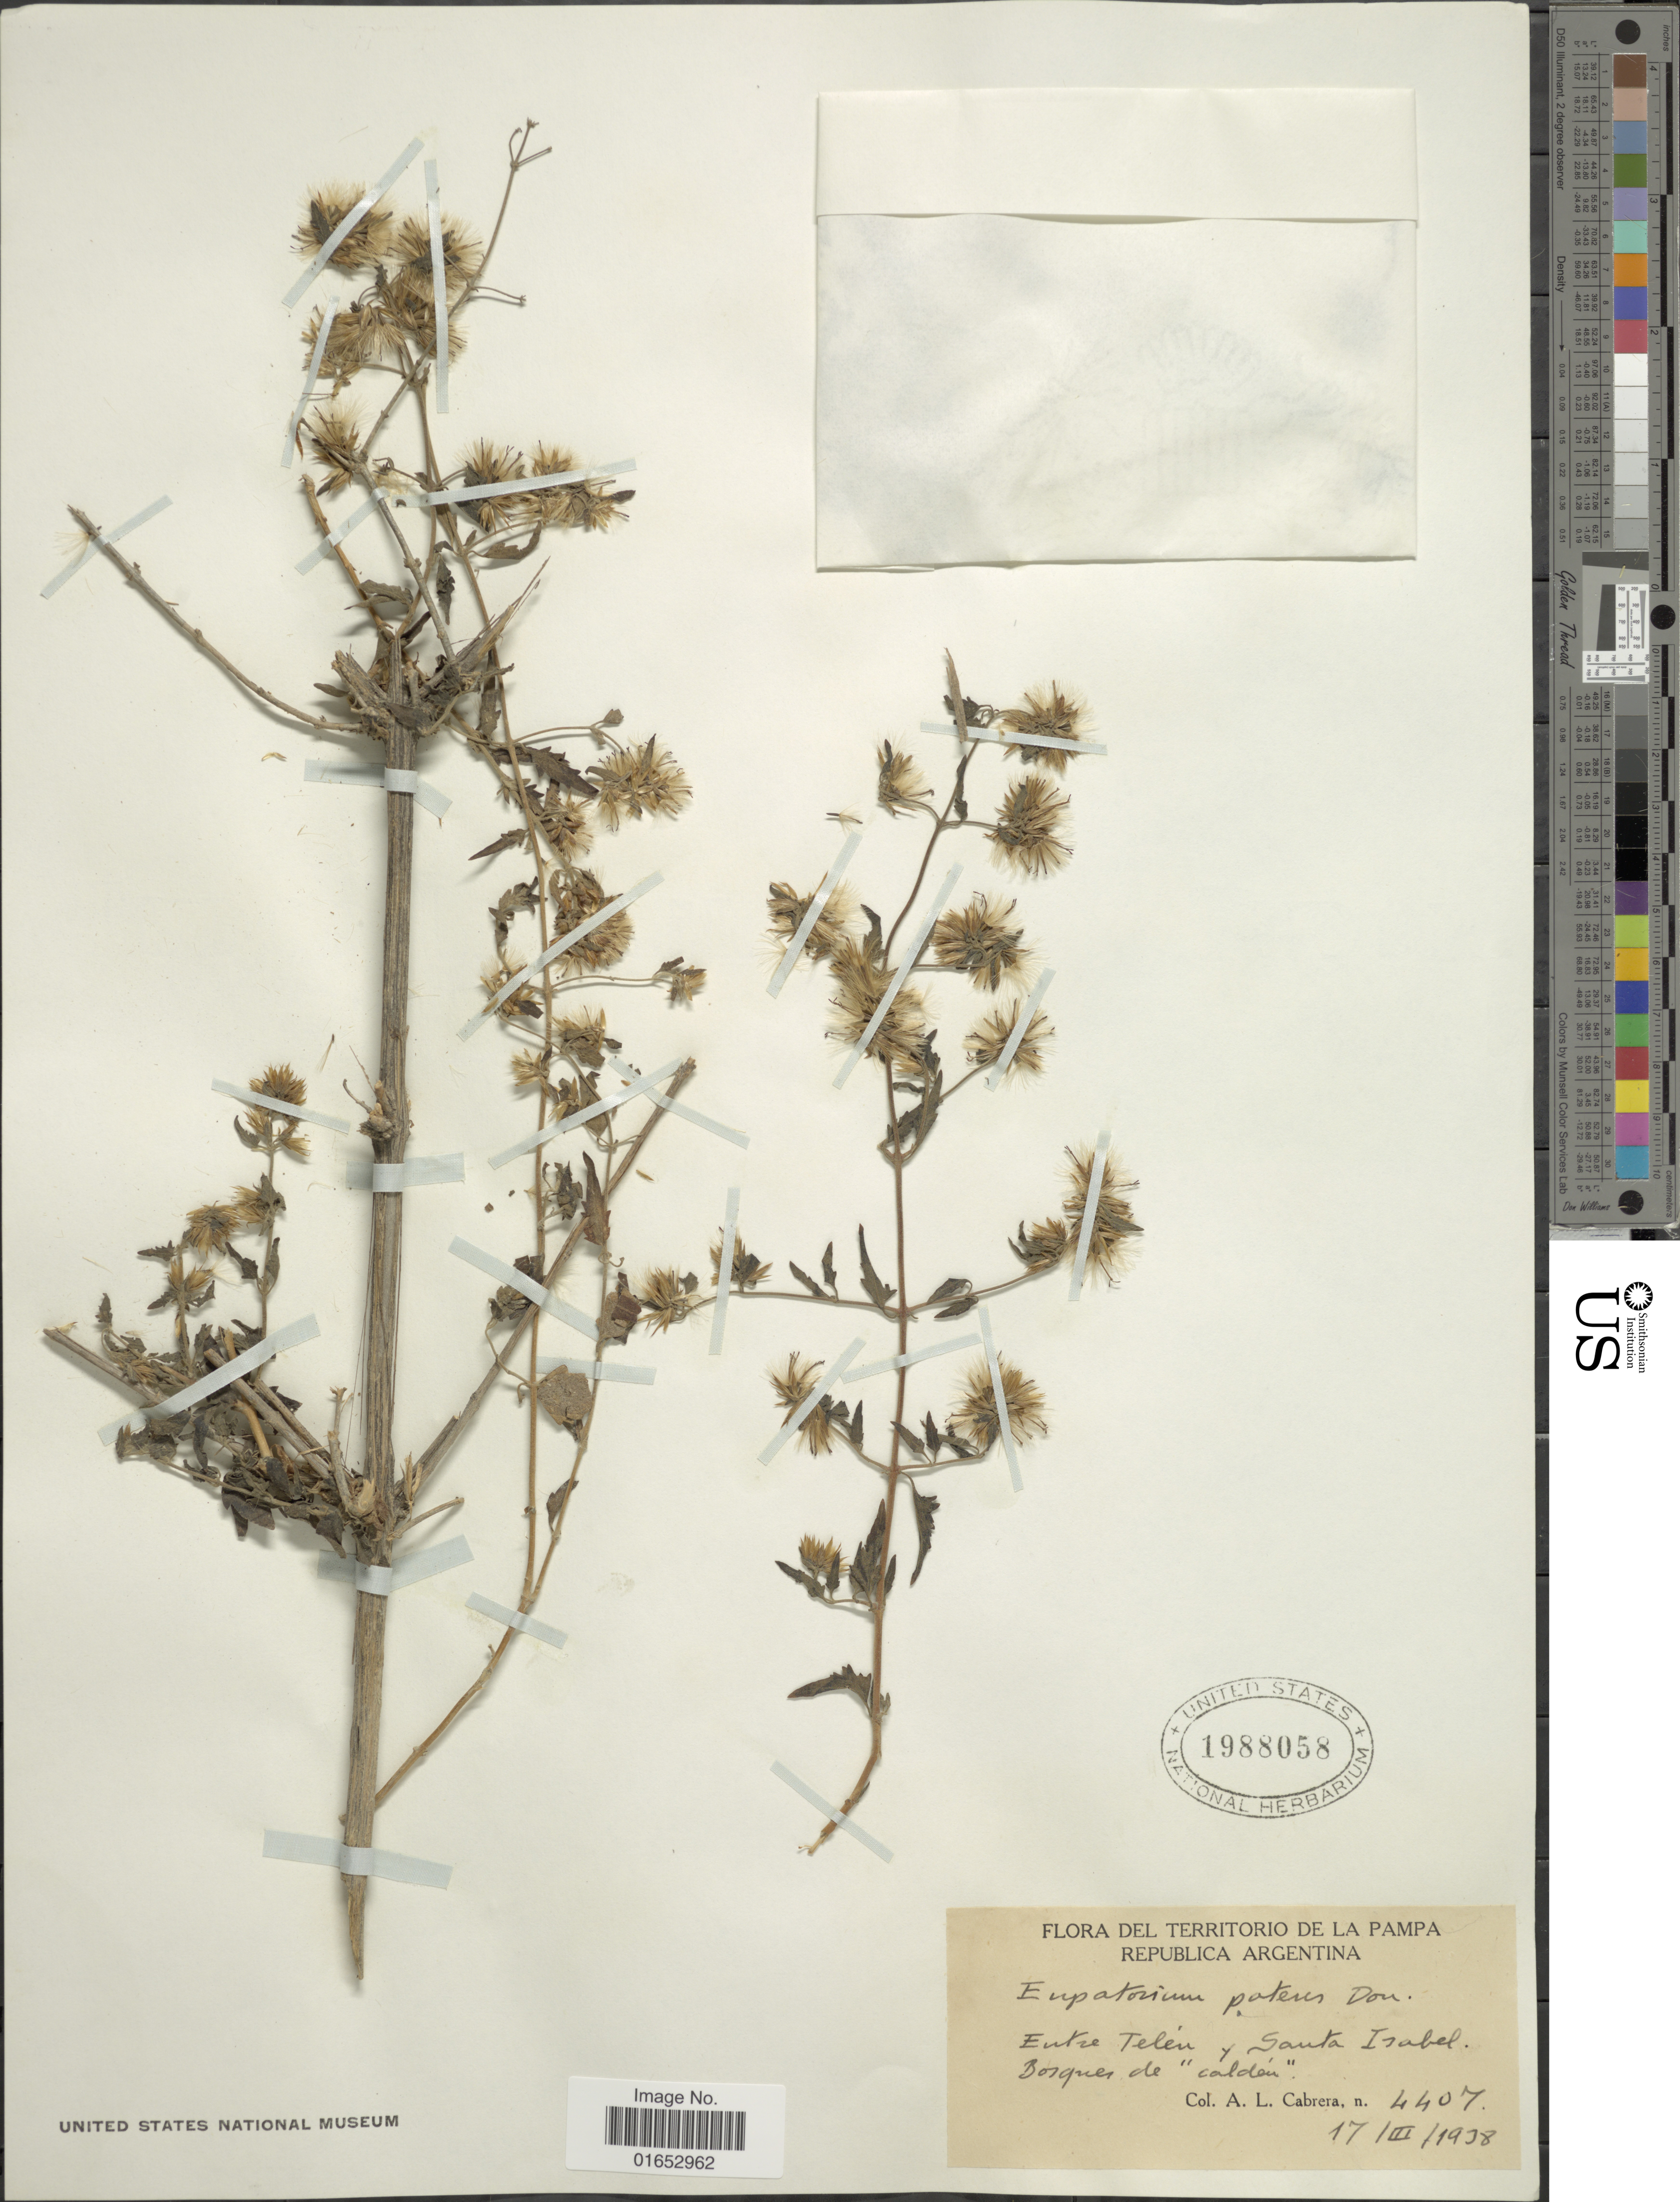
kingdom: Plantae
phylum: Tracheophyta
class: Magnoliopsida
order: Asterales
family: Asteraceae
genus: Austrobrickellia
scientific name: Austrobrickellia patens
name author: (D. Don ex Hook. & Arn.) R.M. King & H. Rob.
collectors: A. L. Cabrera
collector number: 4407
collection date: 1938-03-17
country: Argentina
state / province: La Pampa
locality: Entre Telén y Santa Isabel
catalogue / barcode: US 1988058